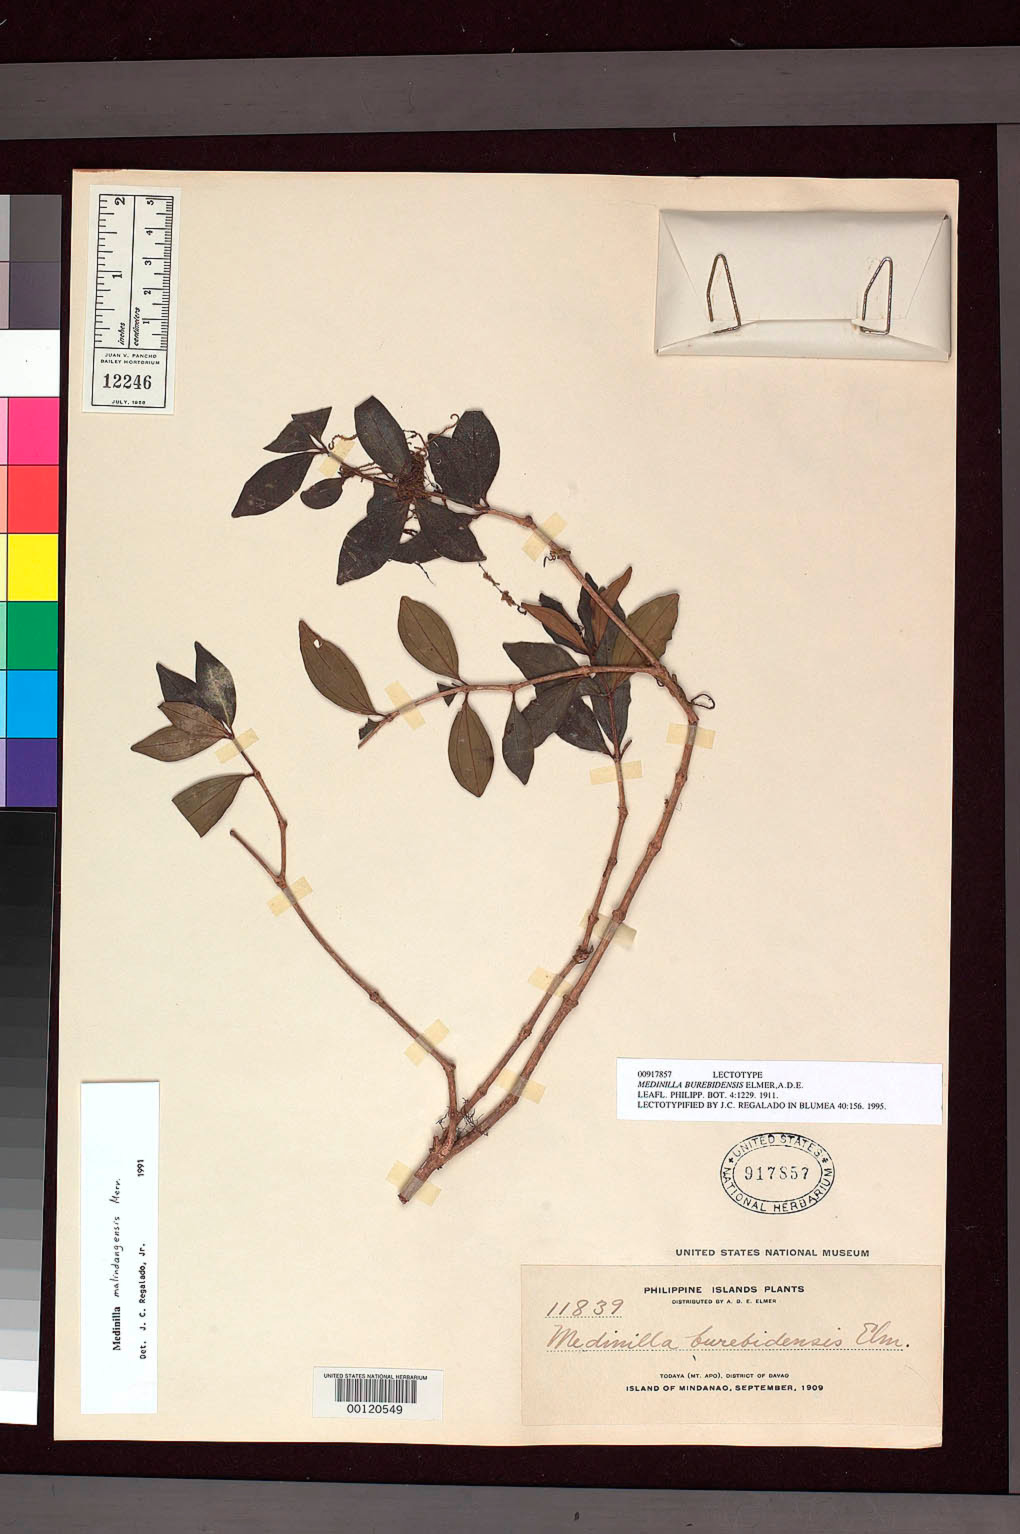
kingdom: Plantae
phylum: Tracheophyta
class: Magnoliopsida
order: Myrtales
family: Melastomataceae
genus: Medinilla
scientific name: Medinilla burebidensis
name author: Elmer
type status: Lectotype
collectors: A. D. E. Elmer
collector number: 11839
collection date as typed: Sep 1909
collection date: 1909-09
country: Philippines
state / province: Davao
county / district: Davao del Sur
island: Mindanao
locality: Todaya, Mt. Apo.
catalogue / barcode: US 917857